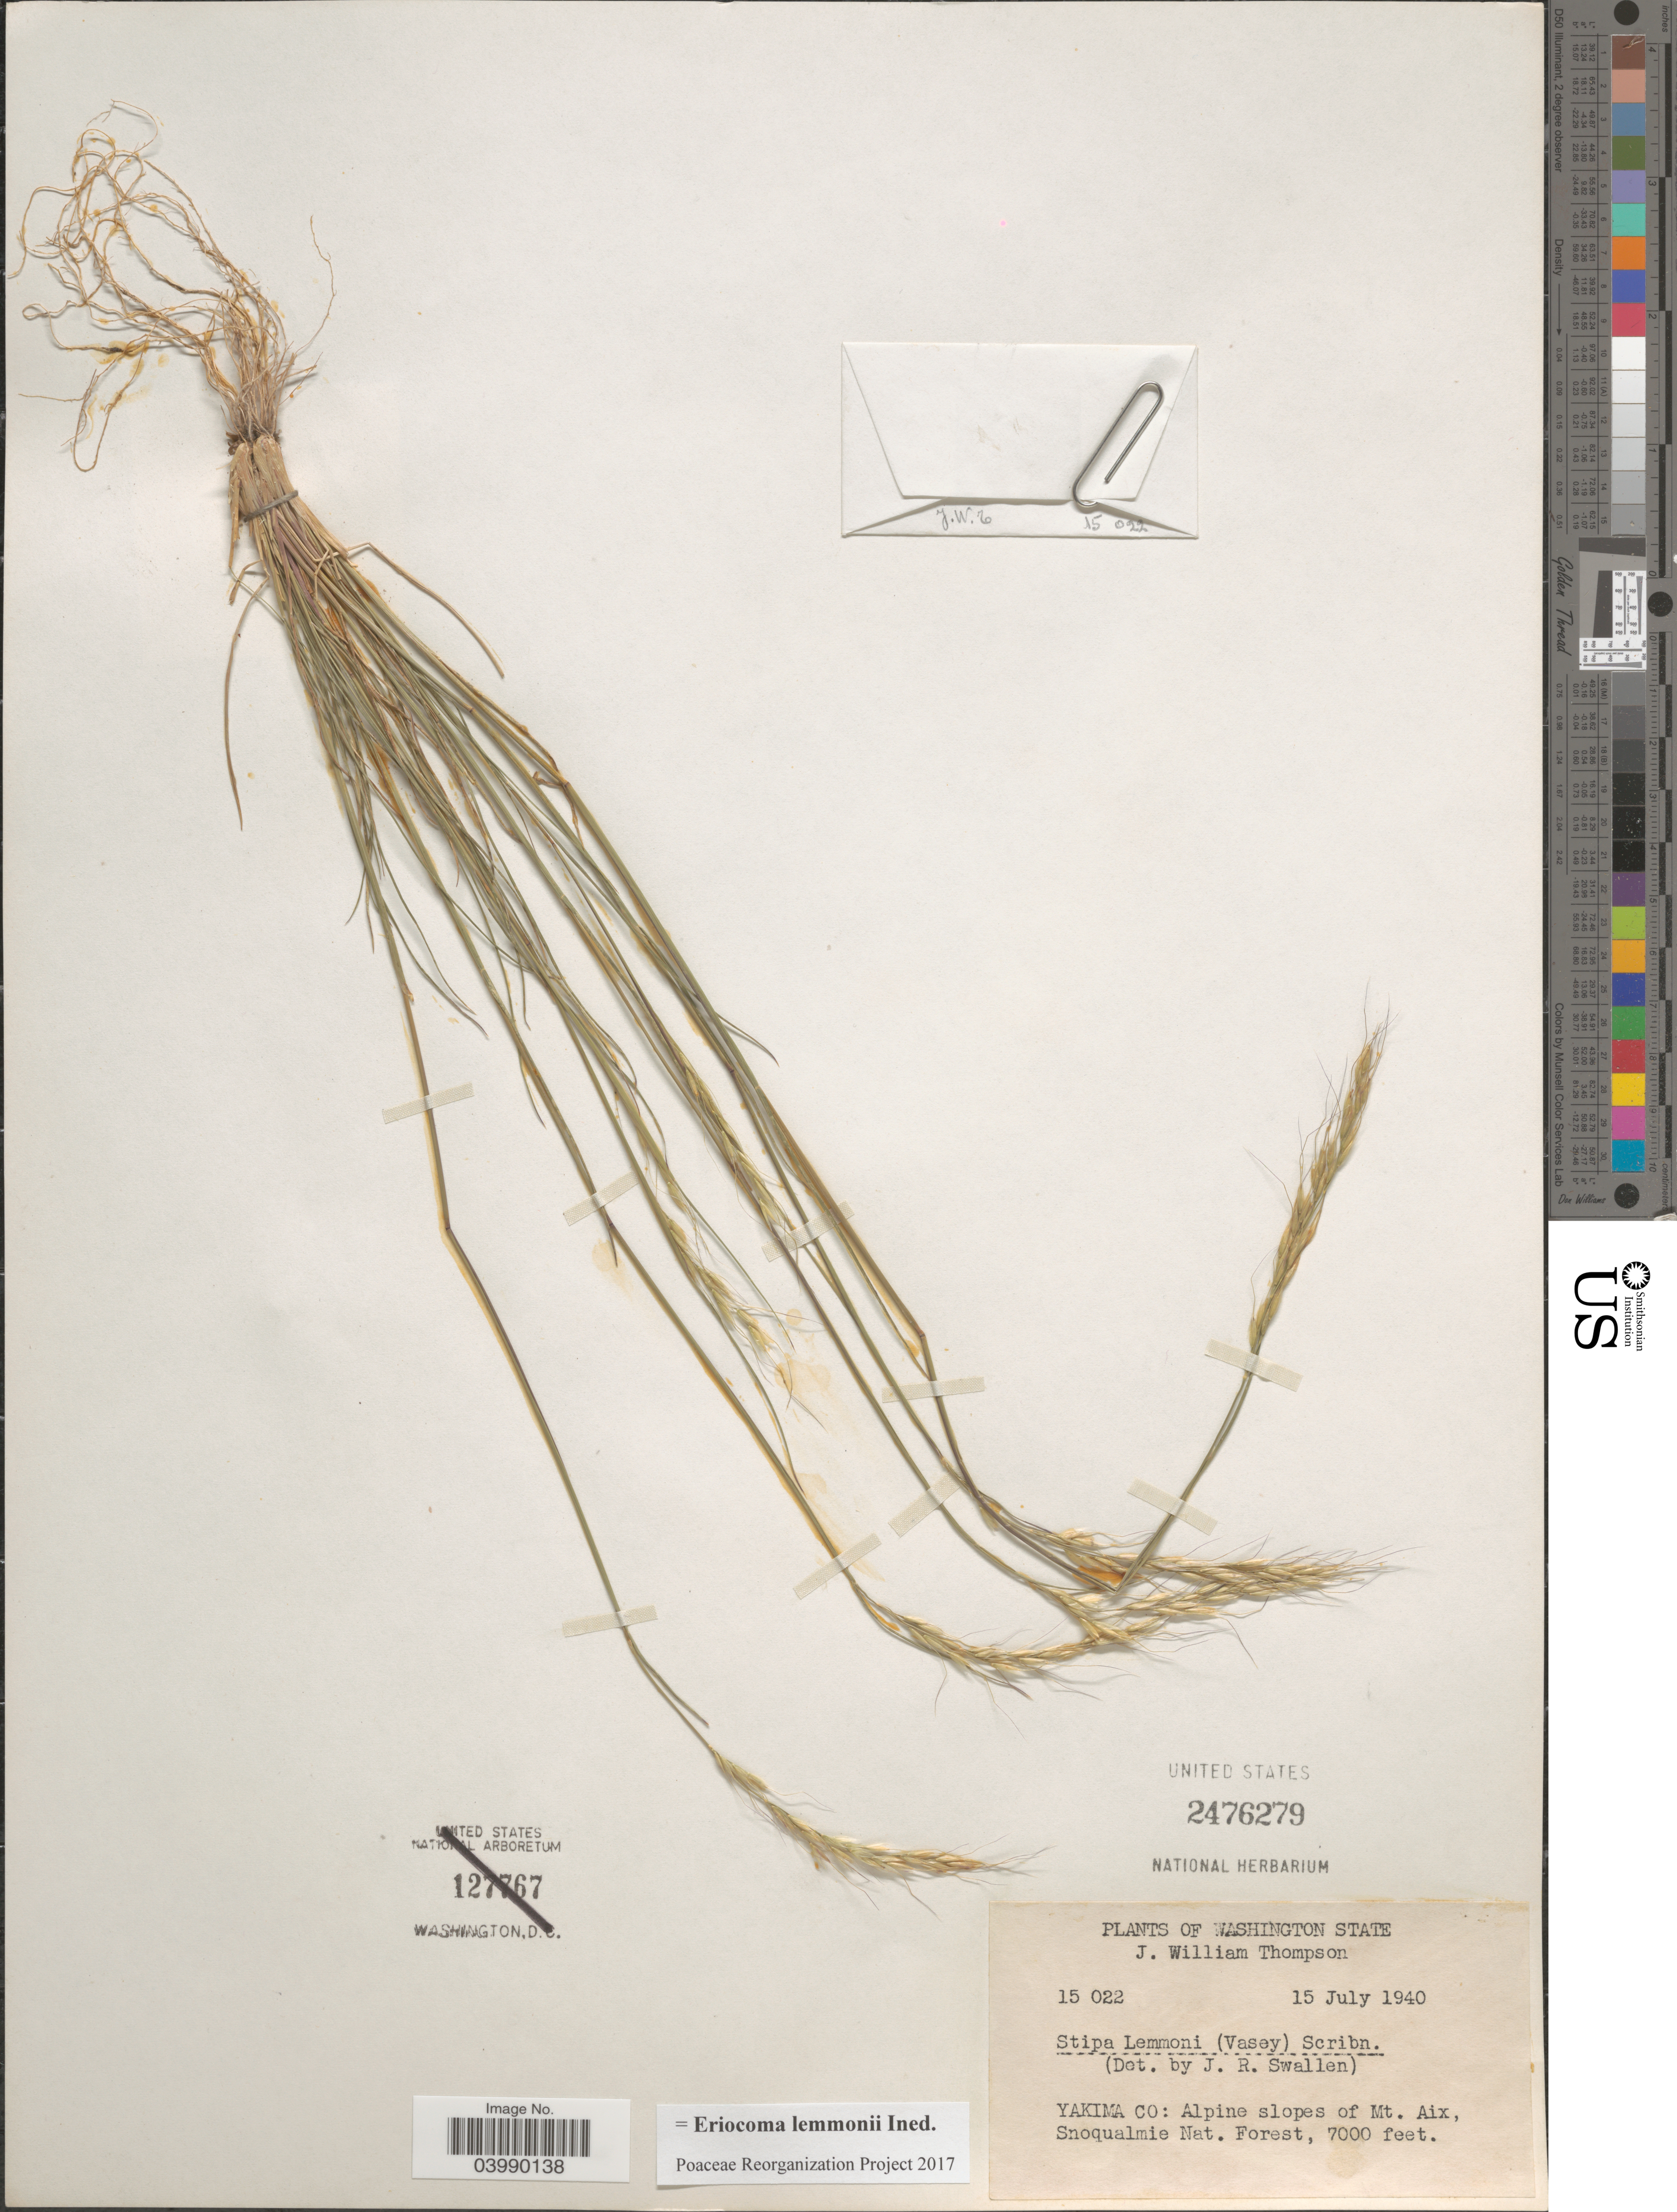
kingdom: Plantae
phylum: Tracheophyta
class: Liliopsida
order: Poales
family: Poaceae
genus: Eriocoma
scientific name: Eriocoma lemmonii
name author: (Vasey) Romasch.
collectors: J. W. Thompson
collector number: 15022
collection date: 1940-07-15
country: United States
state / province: Washington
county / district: Yakima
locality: Yakima Co: Alpine slopes of Mt. Aix, Snoqualmie Nat. Forest.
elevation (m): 2134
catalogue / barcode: US 2476279